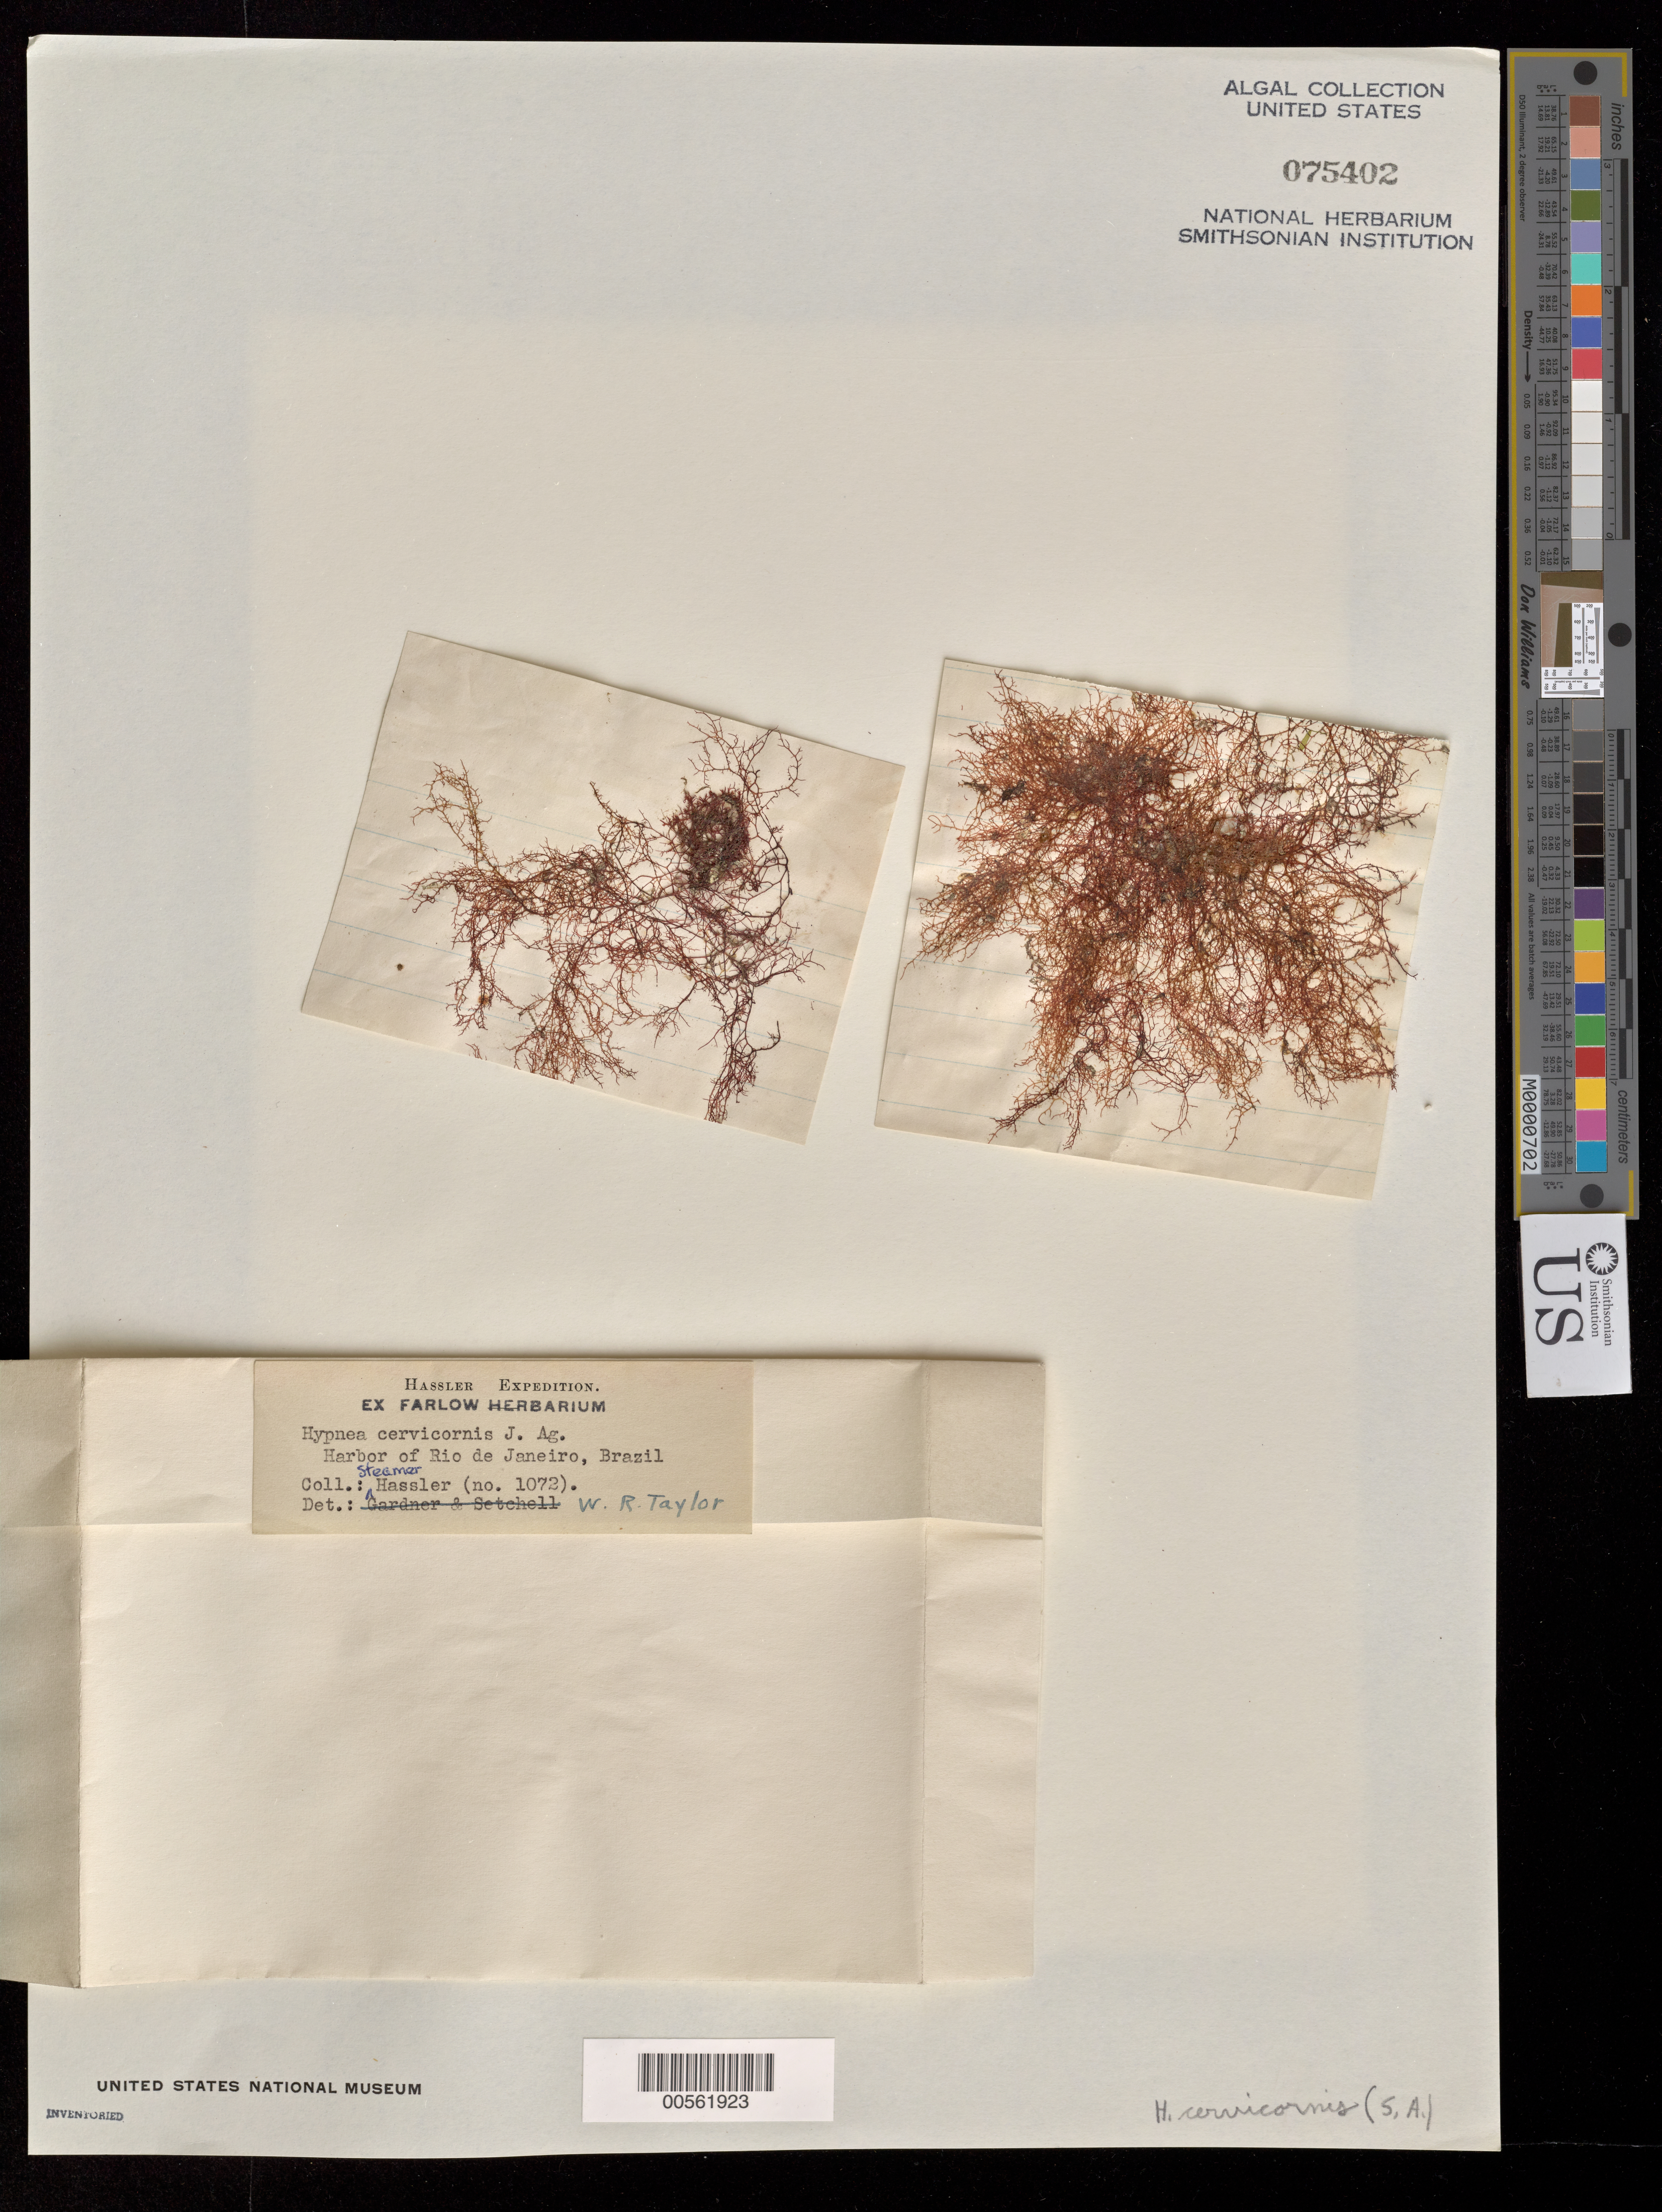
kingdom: Plantae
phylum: Rhodophyta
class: Florideophyceae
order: Gigartinales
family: Cystocloniaceae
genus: Hypnea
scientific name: Hypnea cervicornis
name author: J. Agardh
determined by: Taylor, William R.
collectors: T. Hill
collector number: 1072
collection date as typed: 1872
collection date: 1872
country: Brazil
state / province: Rio de Janeiro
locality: Rio de Janeiro harbor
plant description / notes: Hassler Expedition, 1871-1872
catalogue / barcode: US 75402